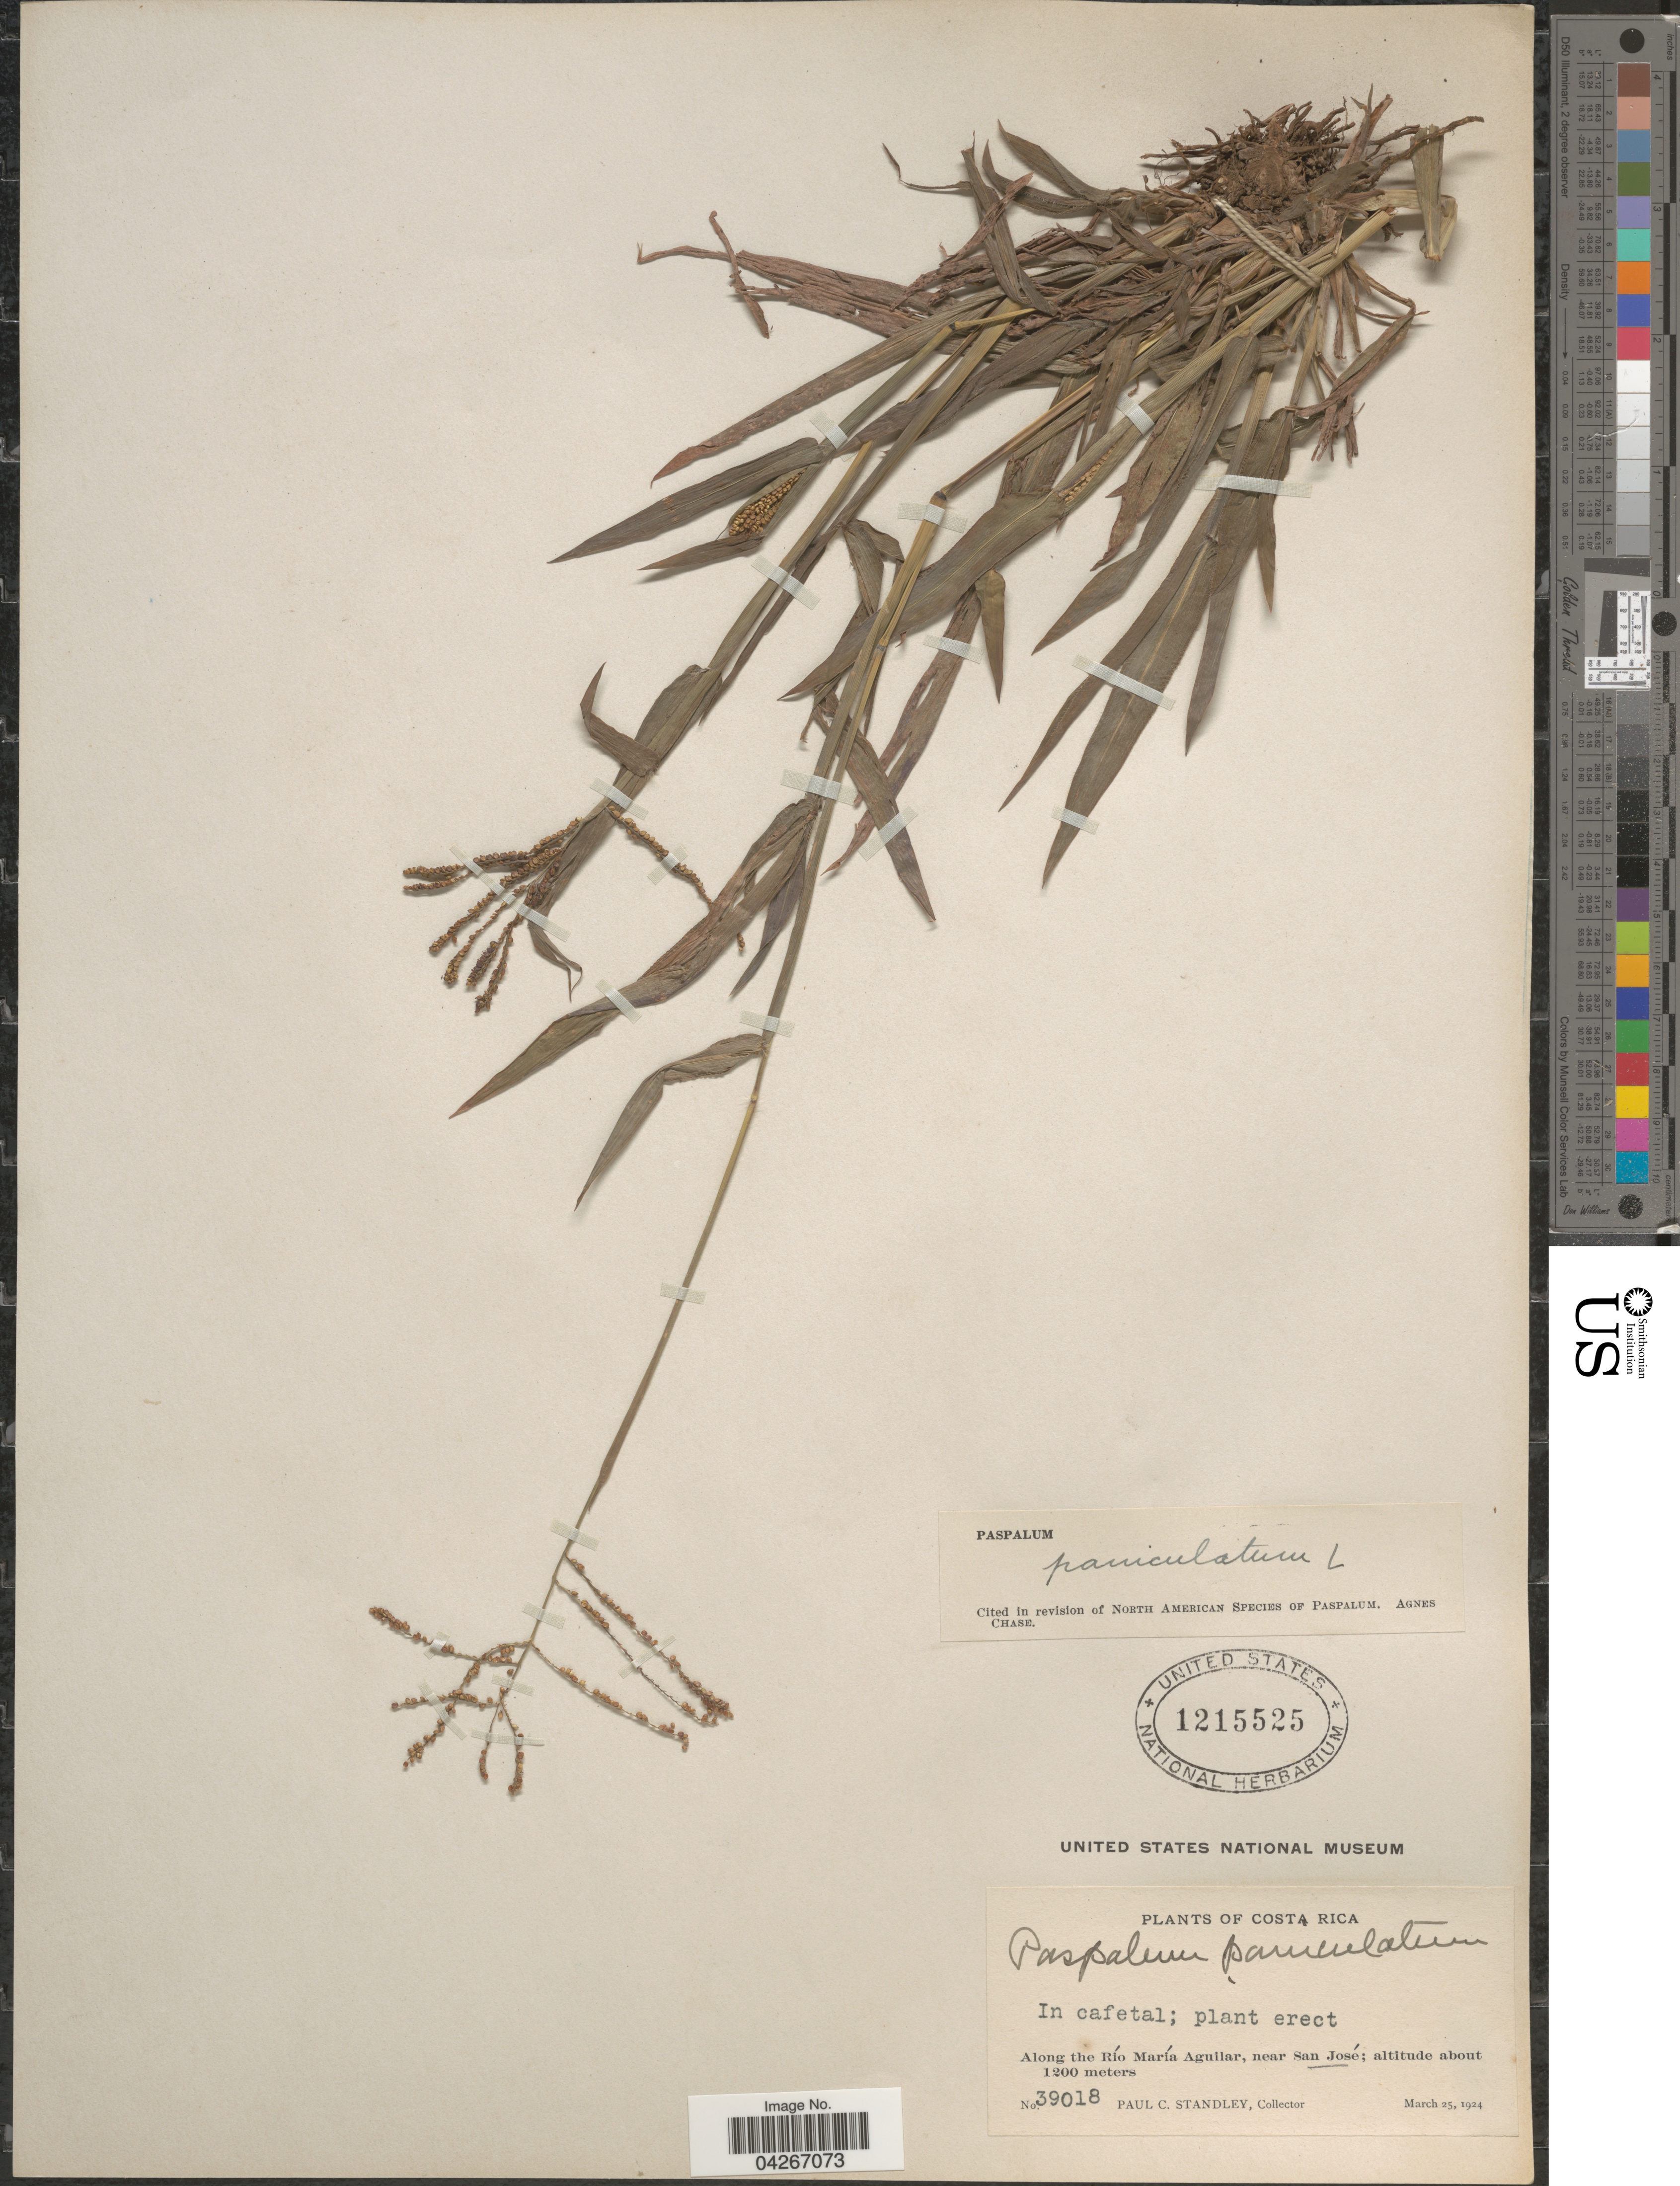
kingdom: Plantae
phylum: Tracheophyta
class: Liliopsida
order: Poales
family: Poaceae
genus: Paspalum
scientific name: Paspalum paniculatum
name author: L.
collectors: P. C. Standley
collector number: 39018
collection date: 1924-03-25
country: Costa Rica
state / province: San José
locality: Along the Río María Aguilar.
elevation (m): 1200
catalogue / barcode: US 1215525